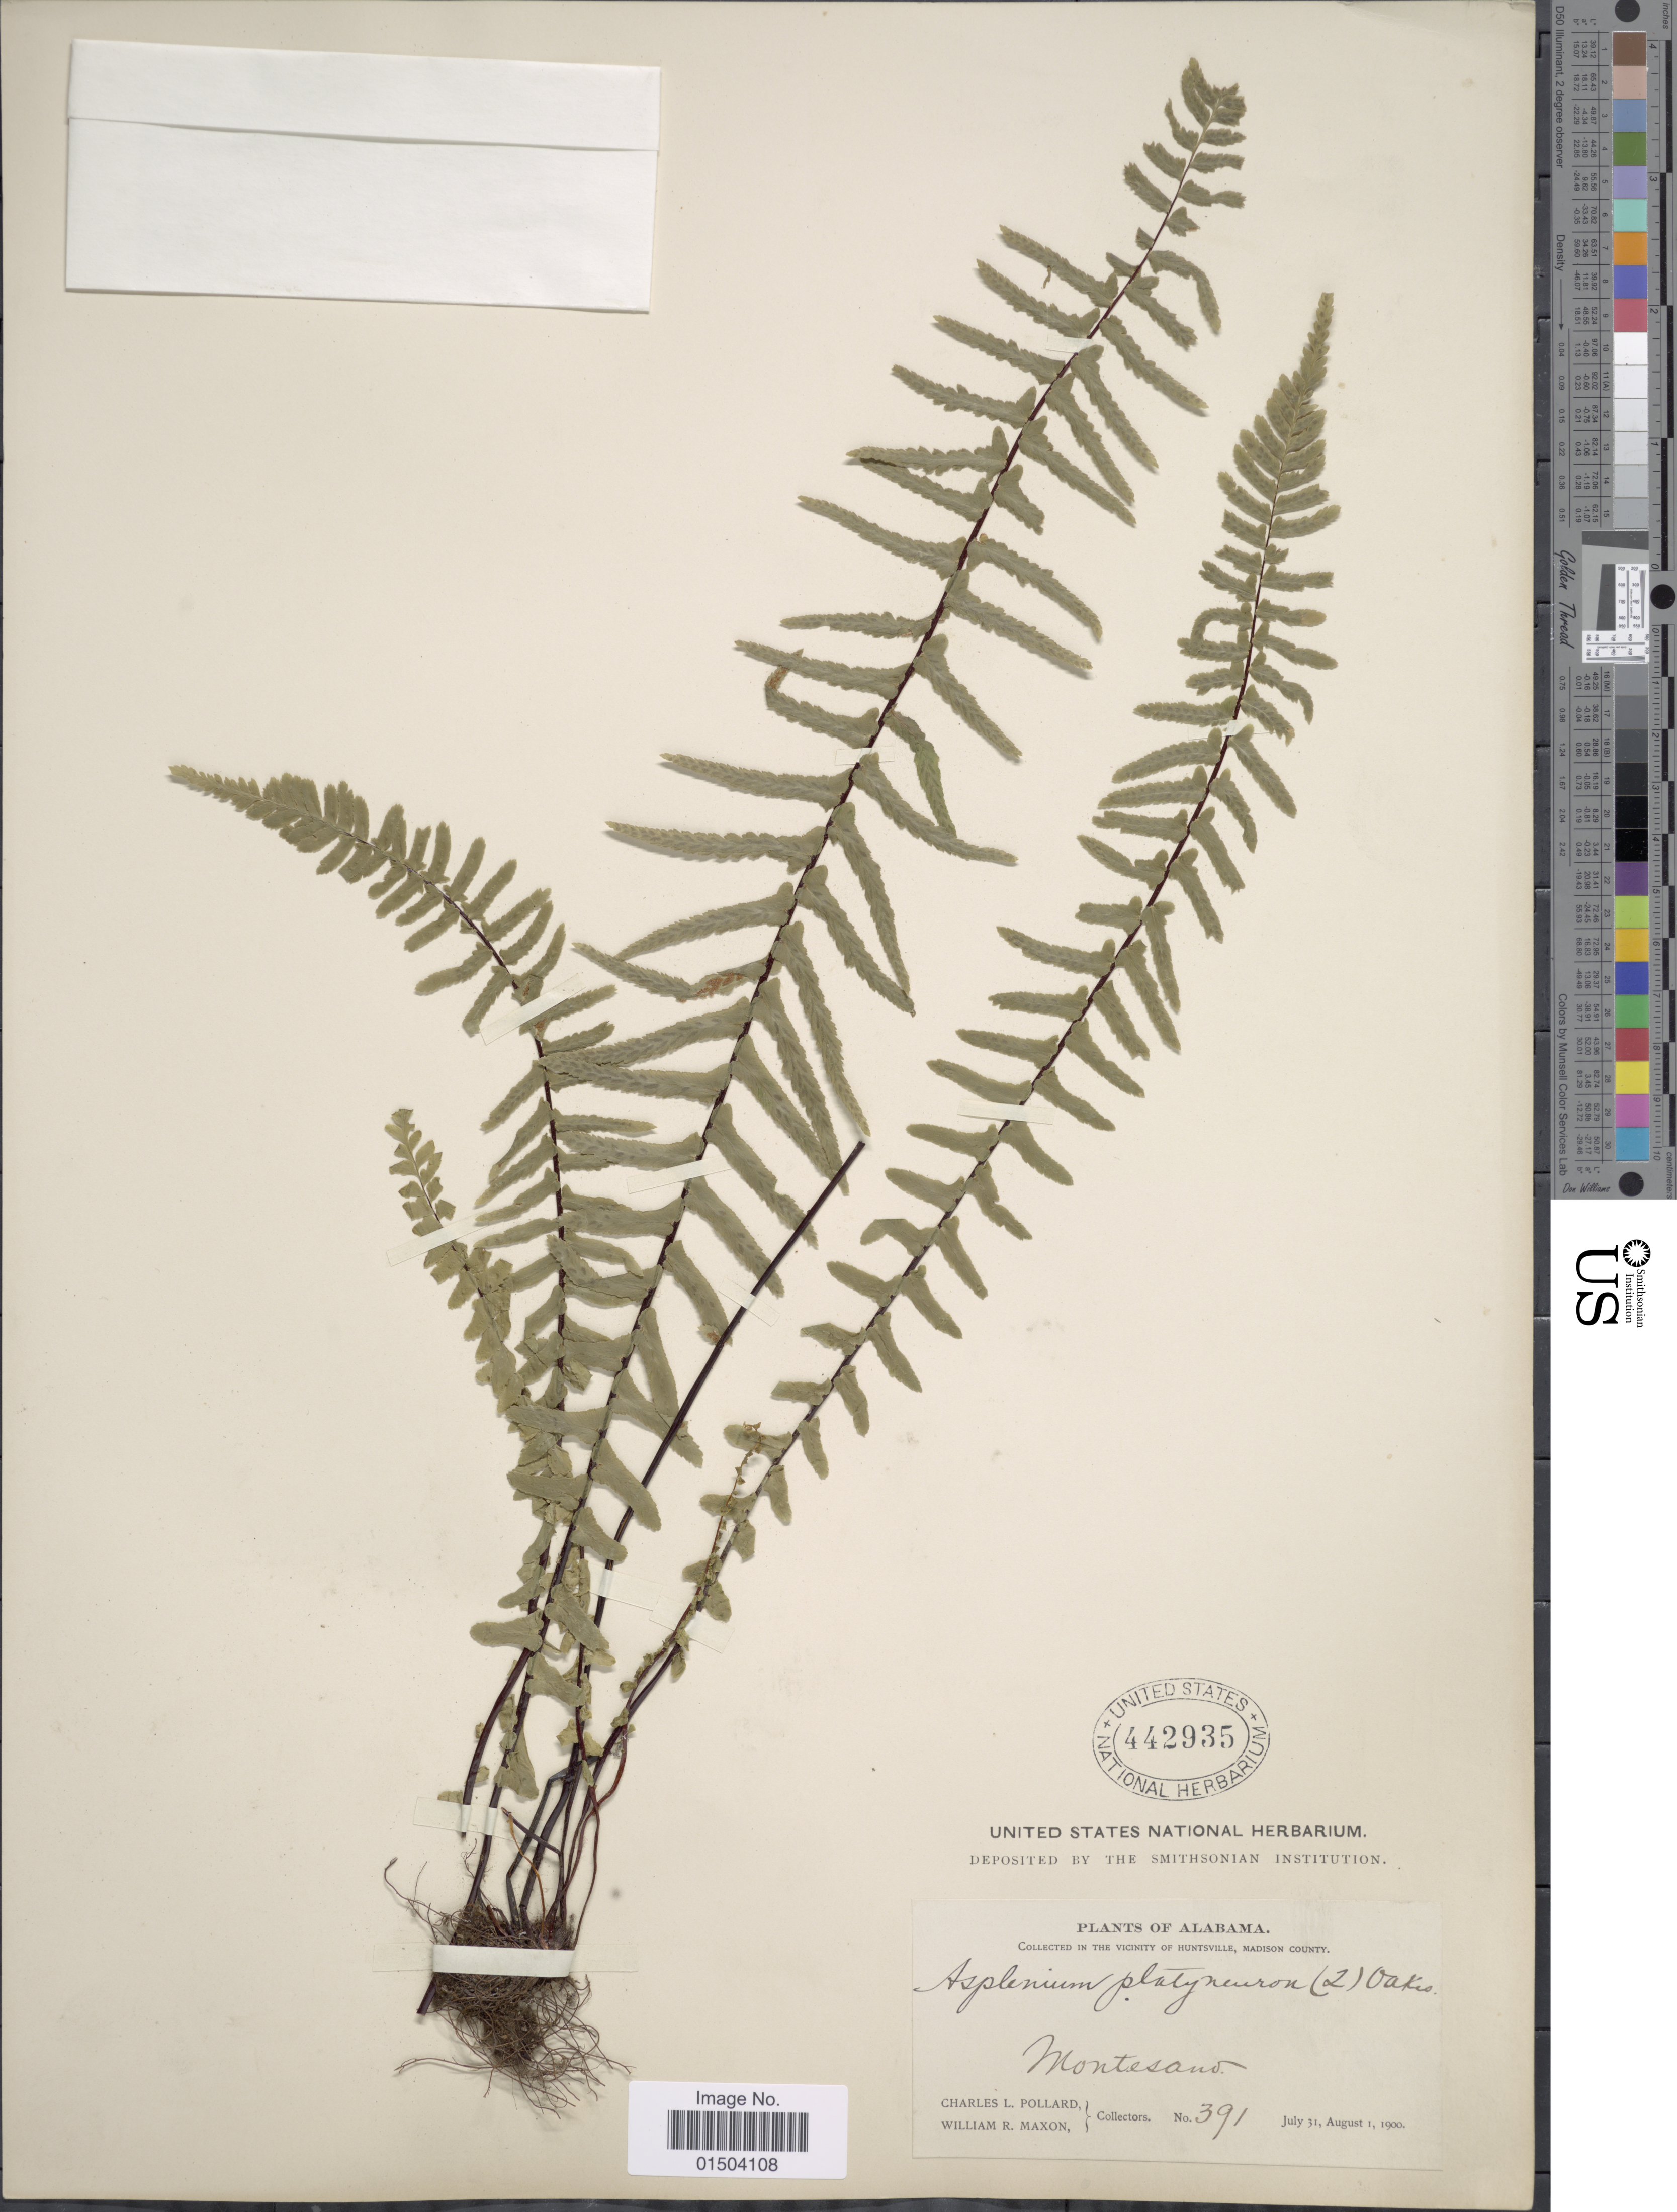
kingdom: Plantae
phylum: Tracheophyta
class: Polypodiopsida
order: Polypodiales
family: Aspleniaceae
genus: Asplenium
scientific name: Asplenium platyneuron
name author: (L.) Britton, Stearns & Poggenb.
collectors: C. L. Pollard & W. R. Maxon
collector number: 391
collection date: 1900-07-31/1900-08-01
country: United States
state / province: Alabama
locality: In the Vicinity of Huntsville, Madison County. Montesand.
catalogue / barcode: US 442935